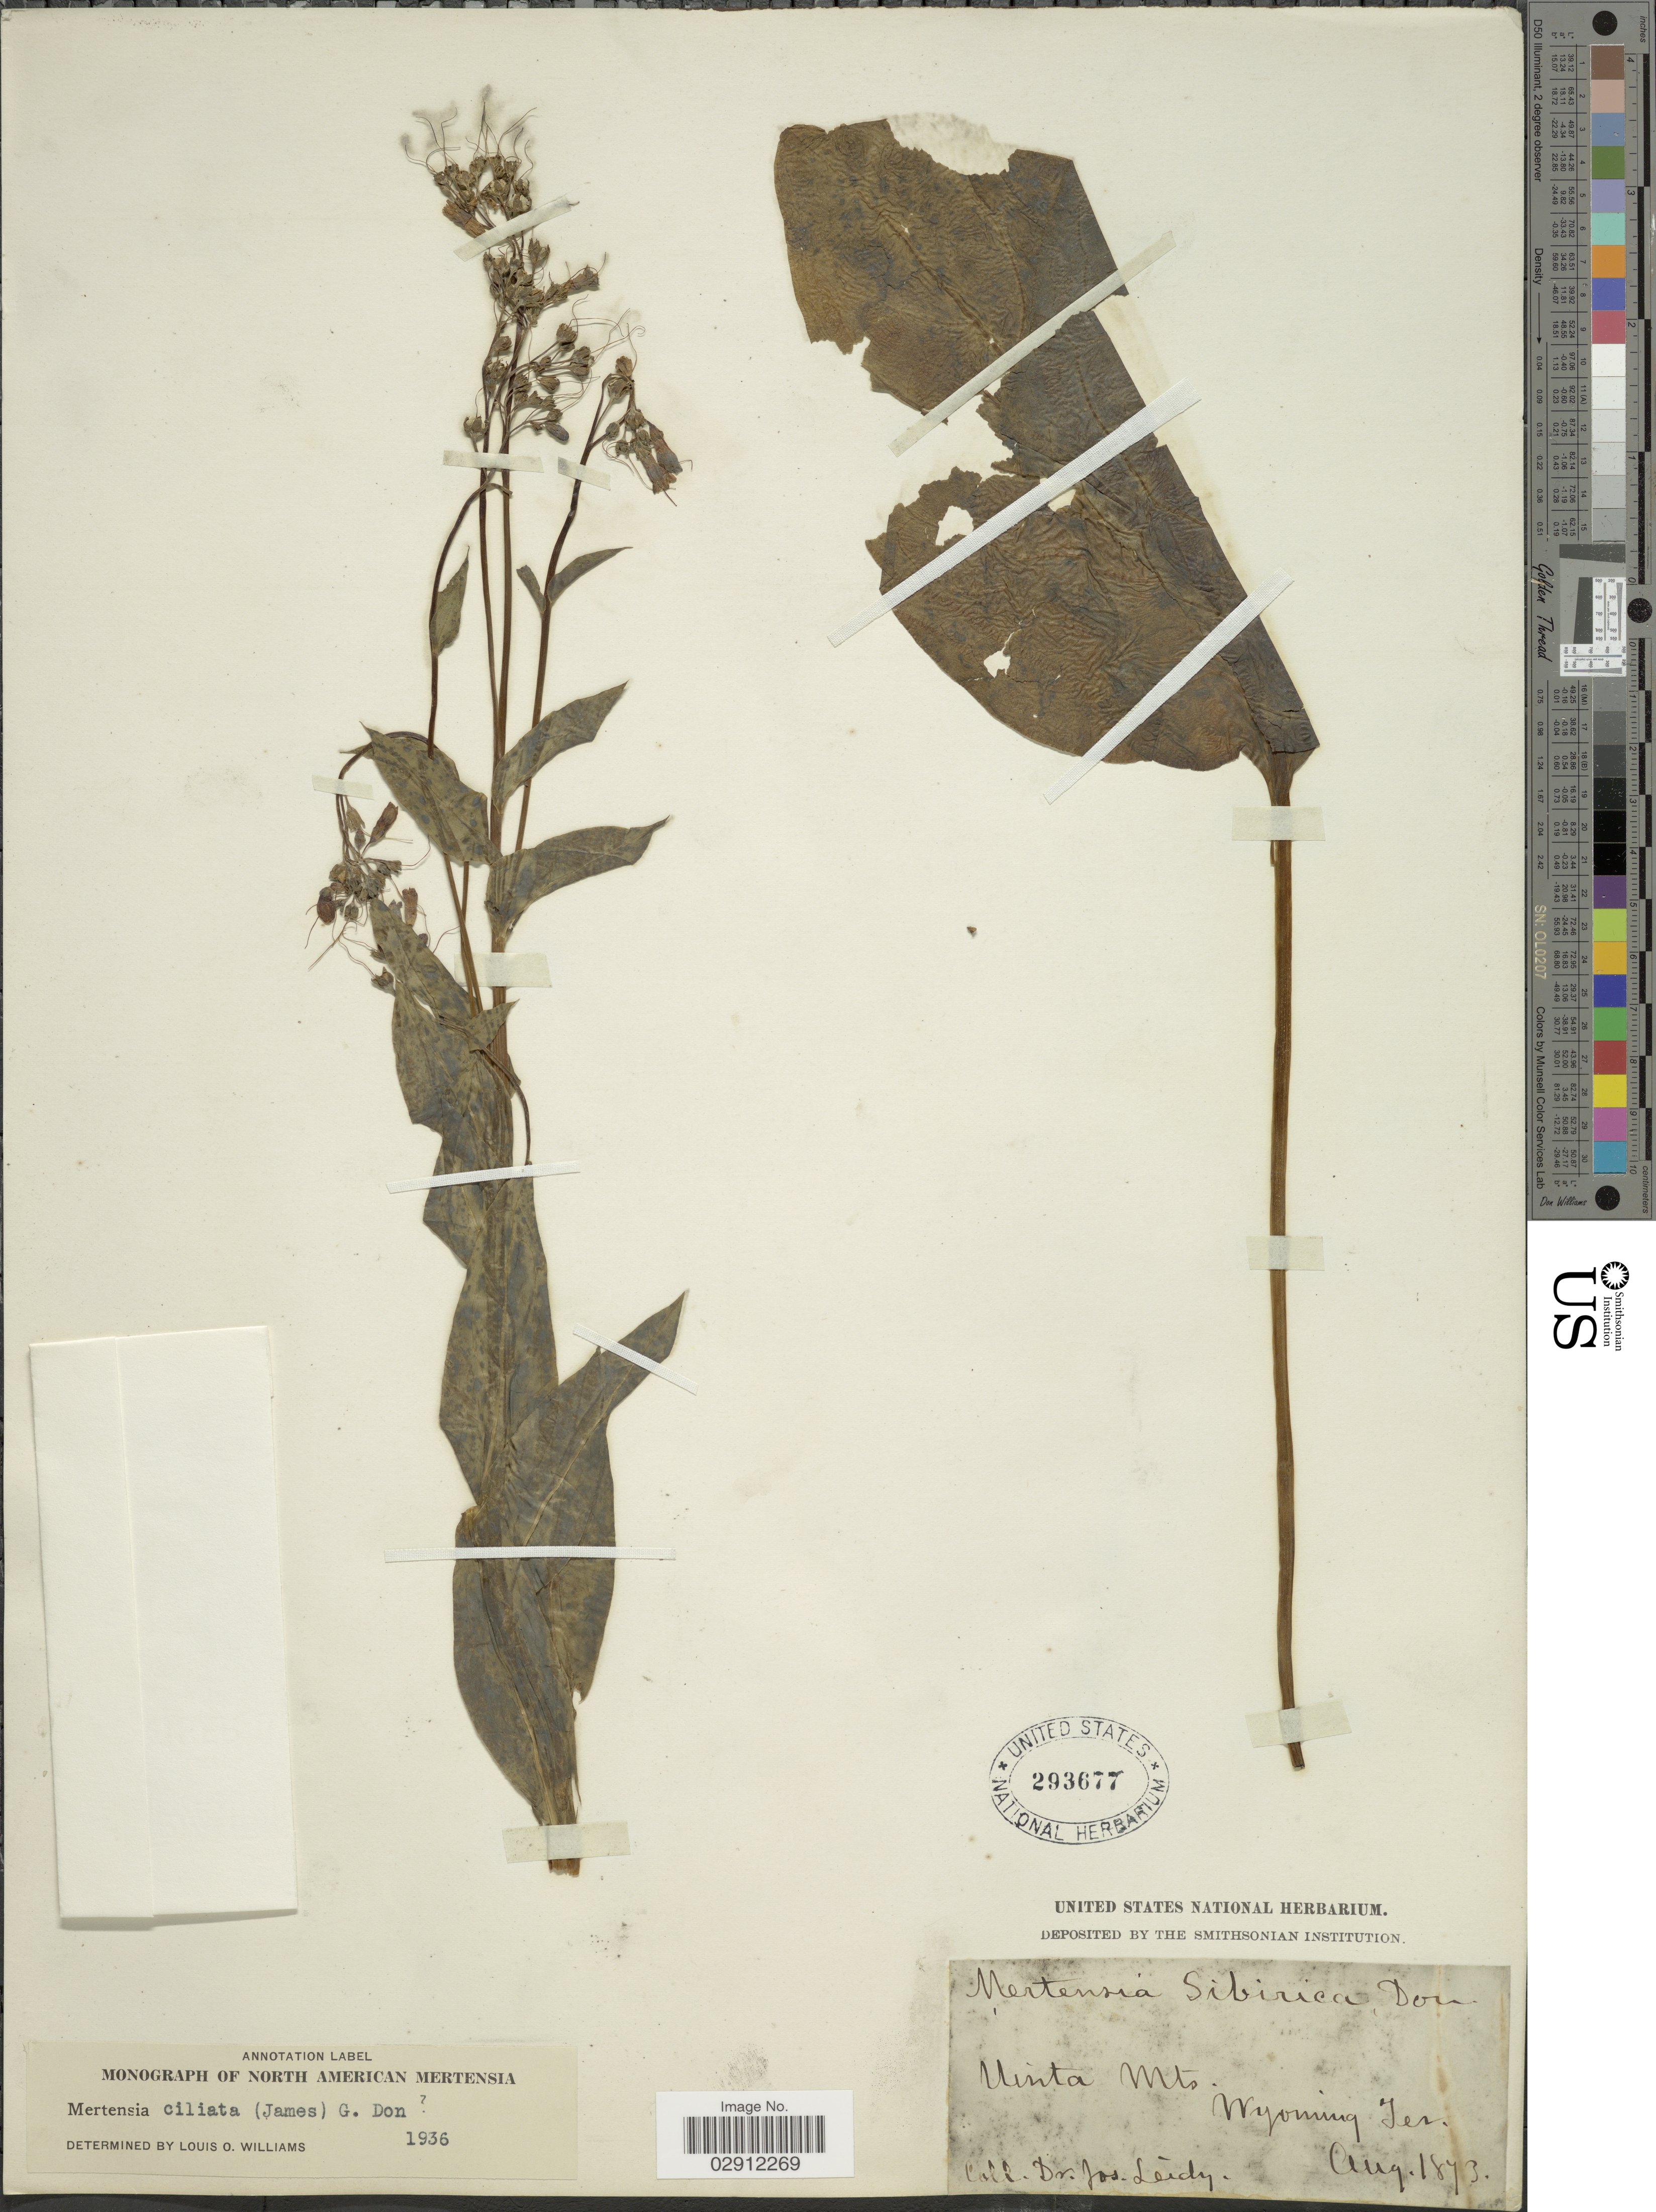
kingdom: Plantae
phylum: Tracheophyta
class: Magnoliopsida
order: Boraginales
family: Boraginaceae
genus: Mertensia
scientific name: Mertensia ciliata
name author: (James) G. Don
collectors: J. Leidy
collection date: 1873-08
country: United States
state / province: Wyoming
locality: Uinta Mts. Wyoming Ter.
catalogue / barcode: US 293677